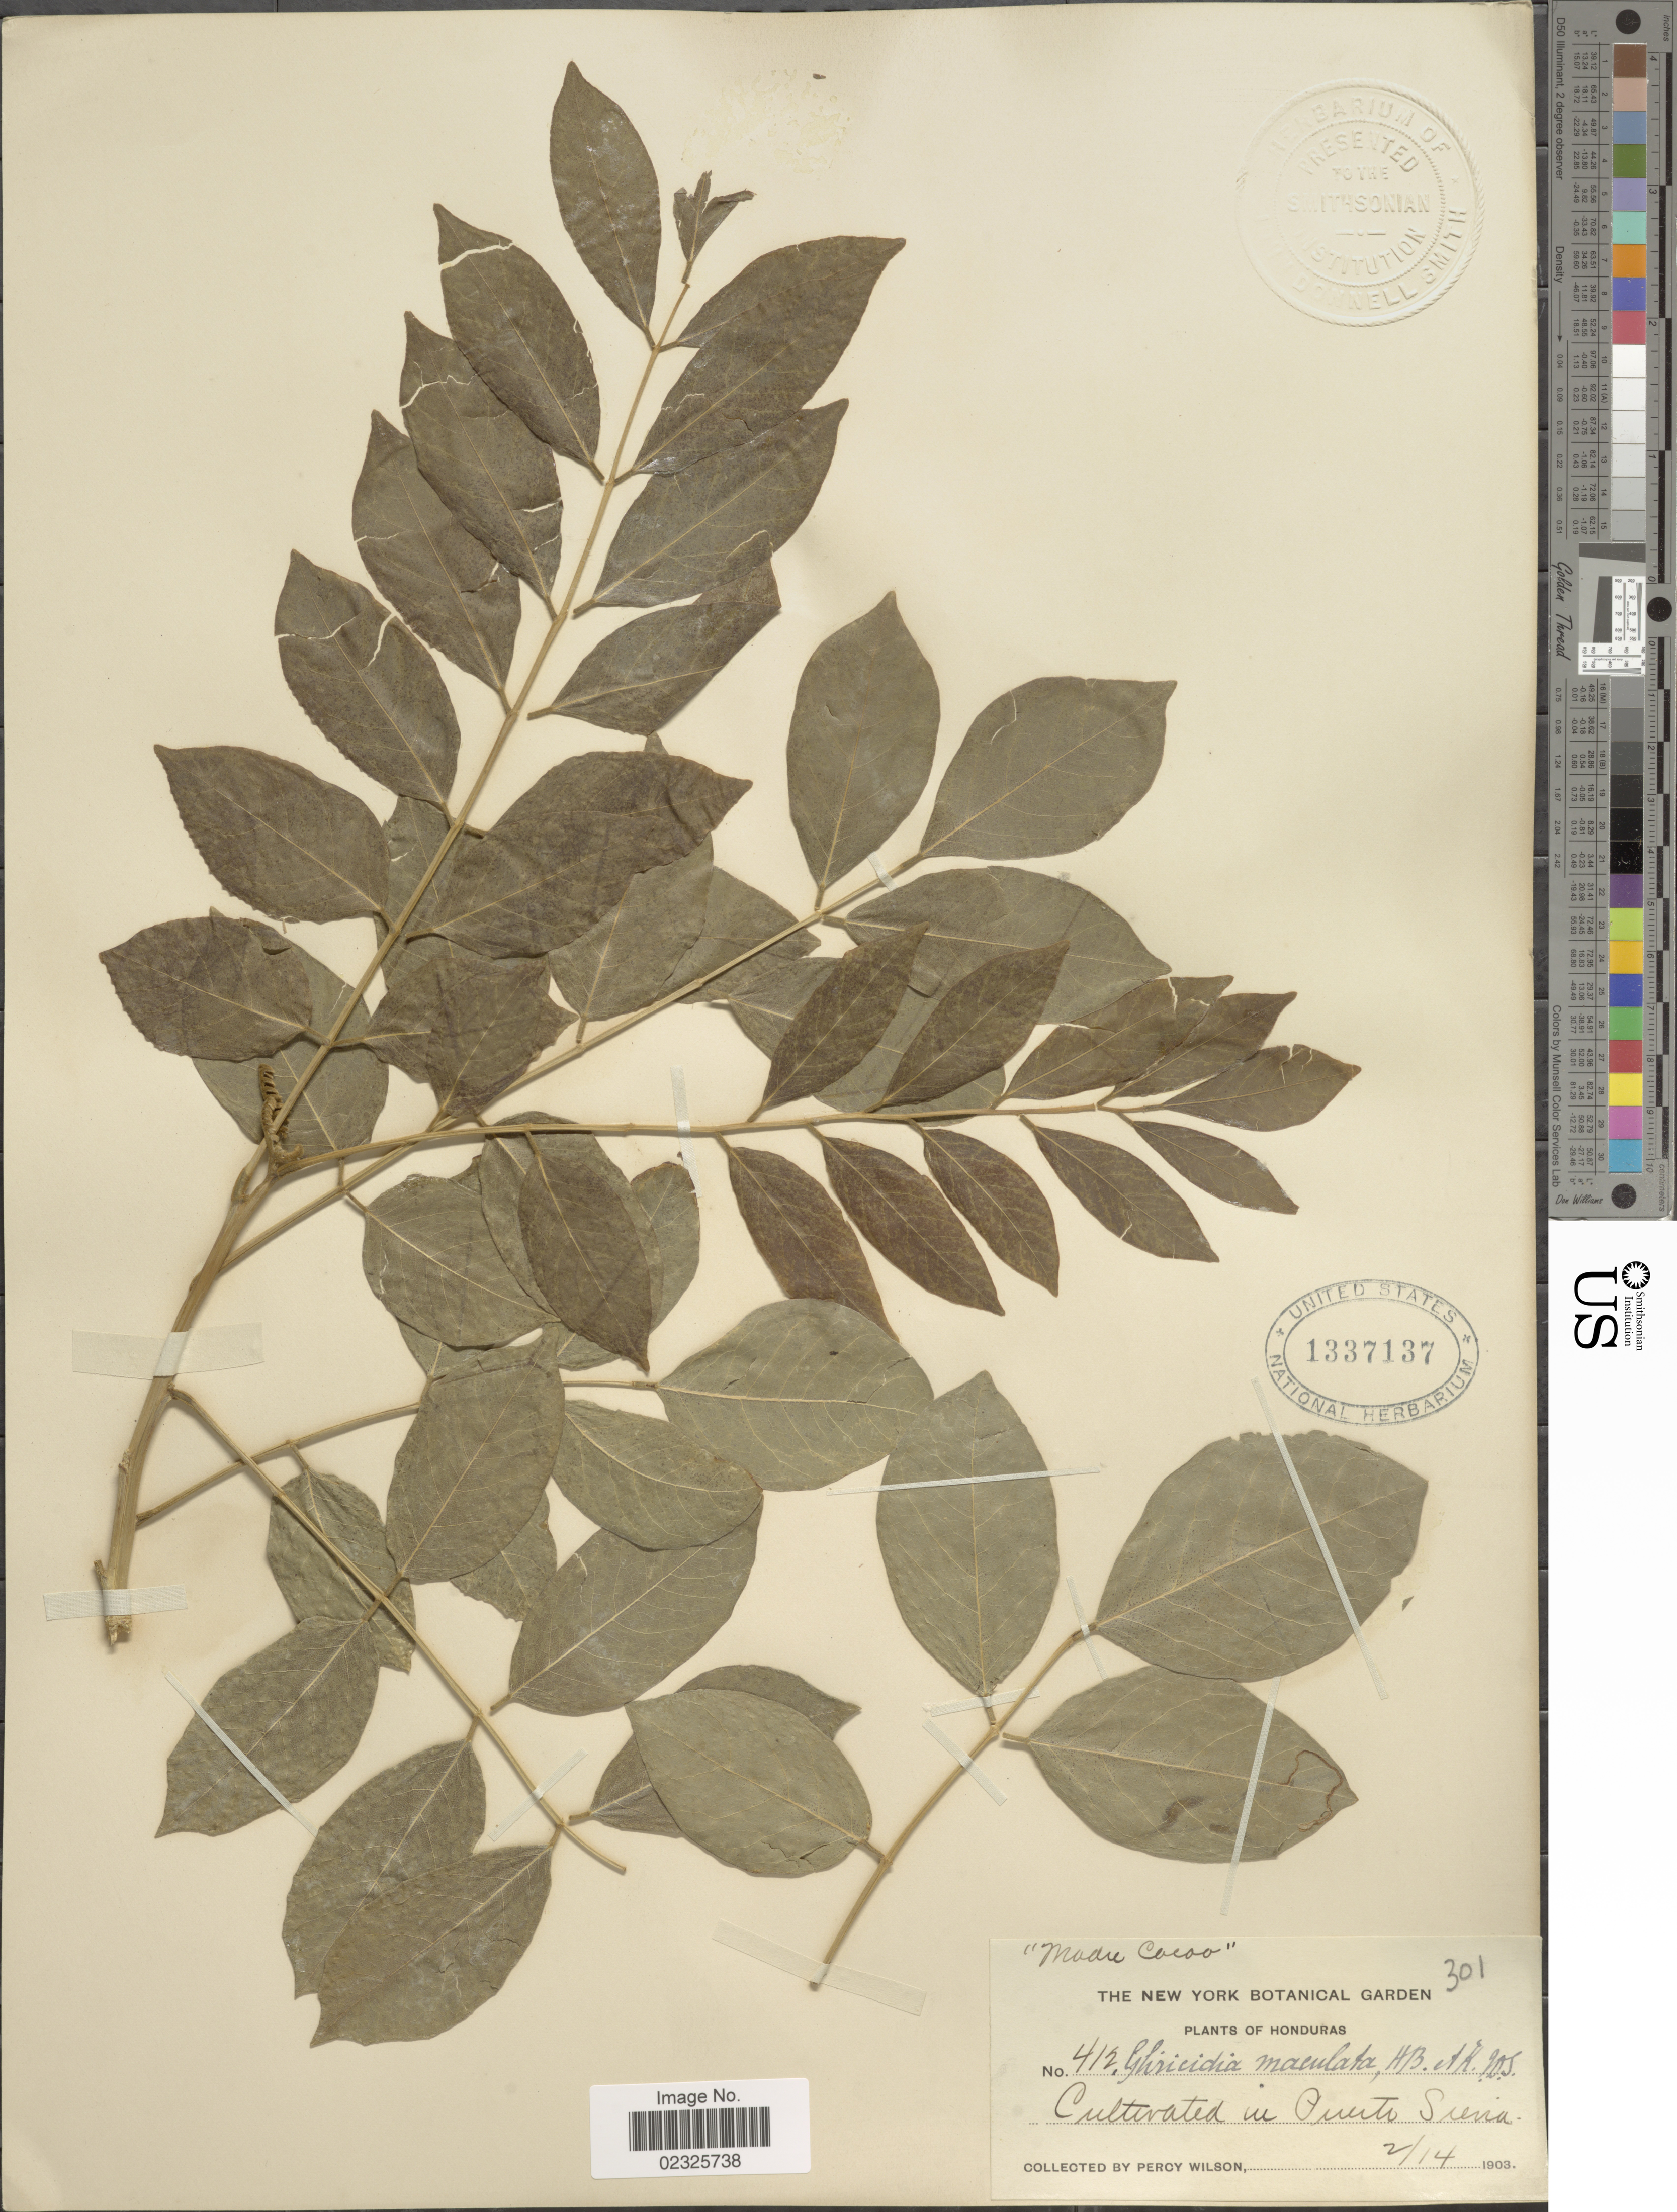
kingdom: Plantae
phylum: Tracheophyta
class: Magnoliopsida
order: Fabales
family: Fabaceae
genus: Gliricidia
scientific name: Gliricidia sepium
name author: (Jacq.) Kunth ex Walp.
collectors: P. Wilson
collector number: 412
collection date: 1903-02-14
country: Honduras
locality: Puerto Sierra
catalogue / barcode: US 1337137